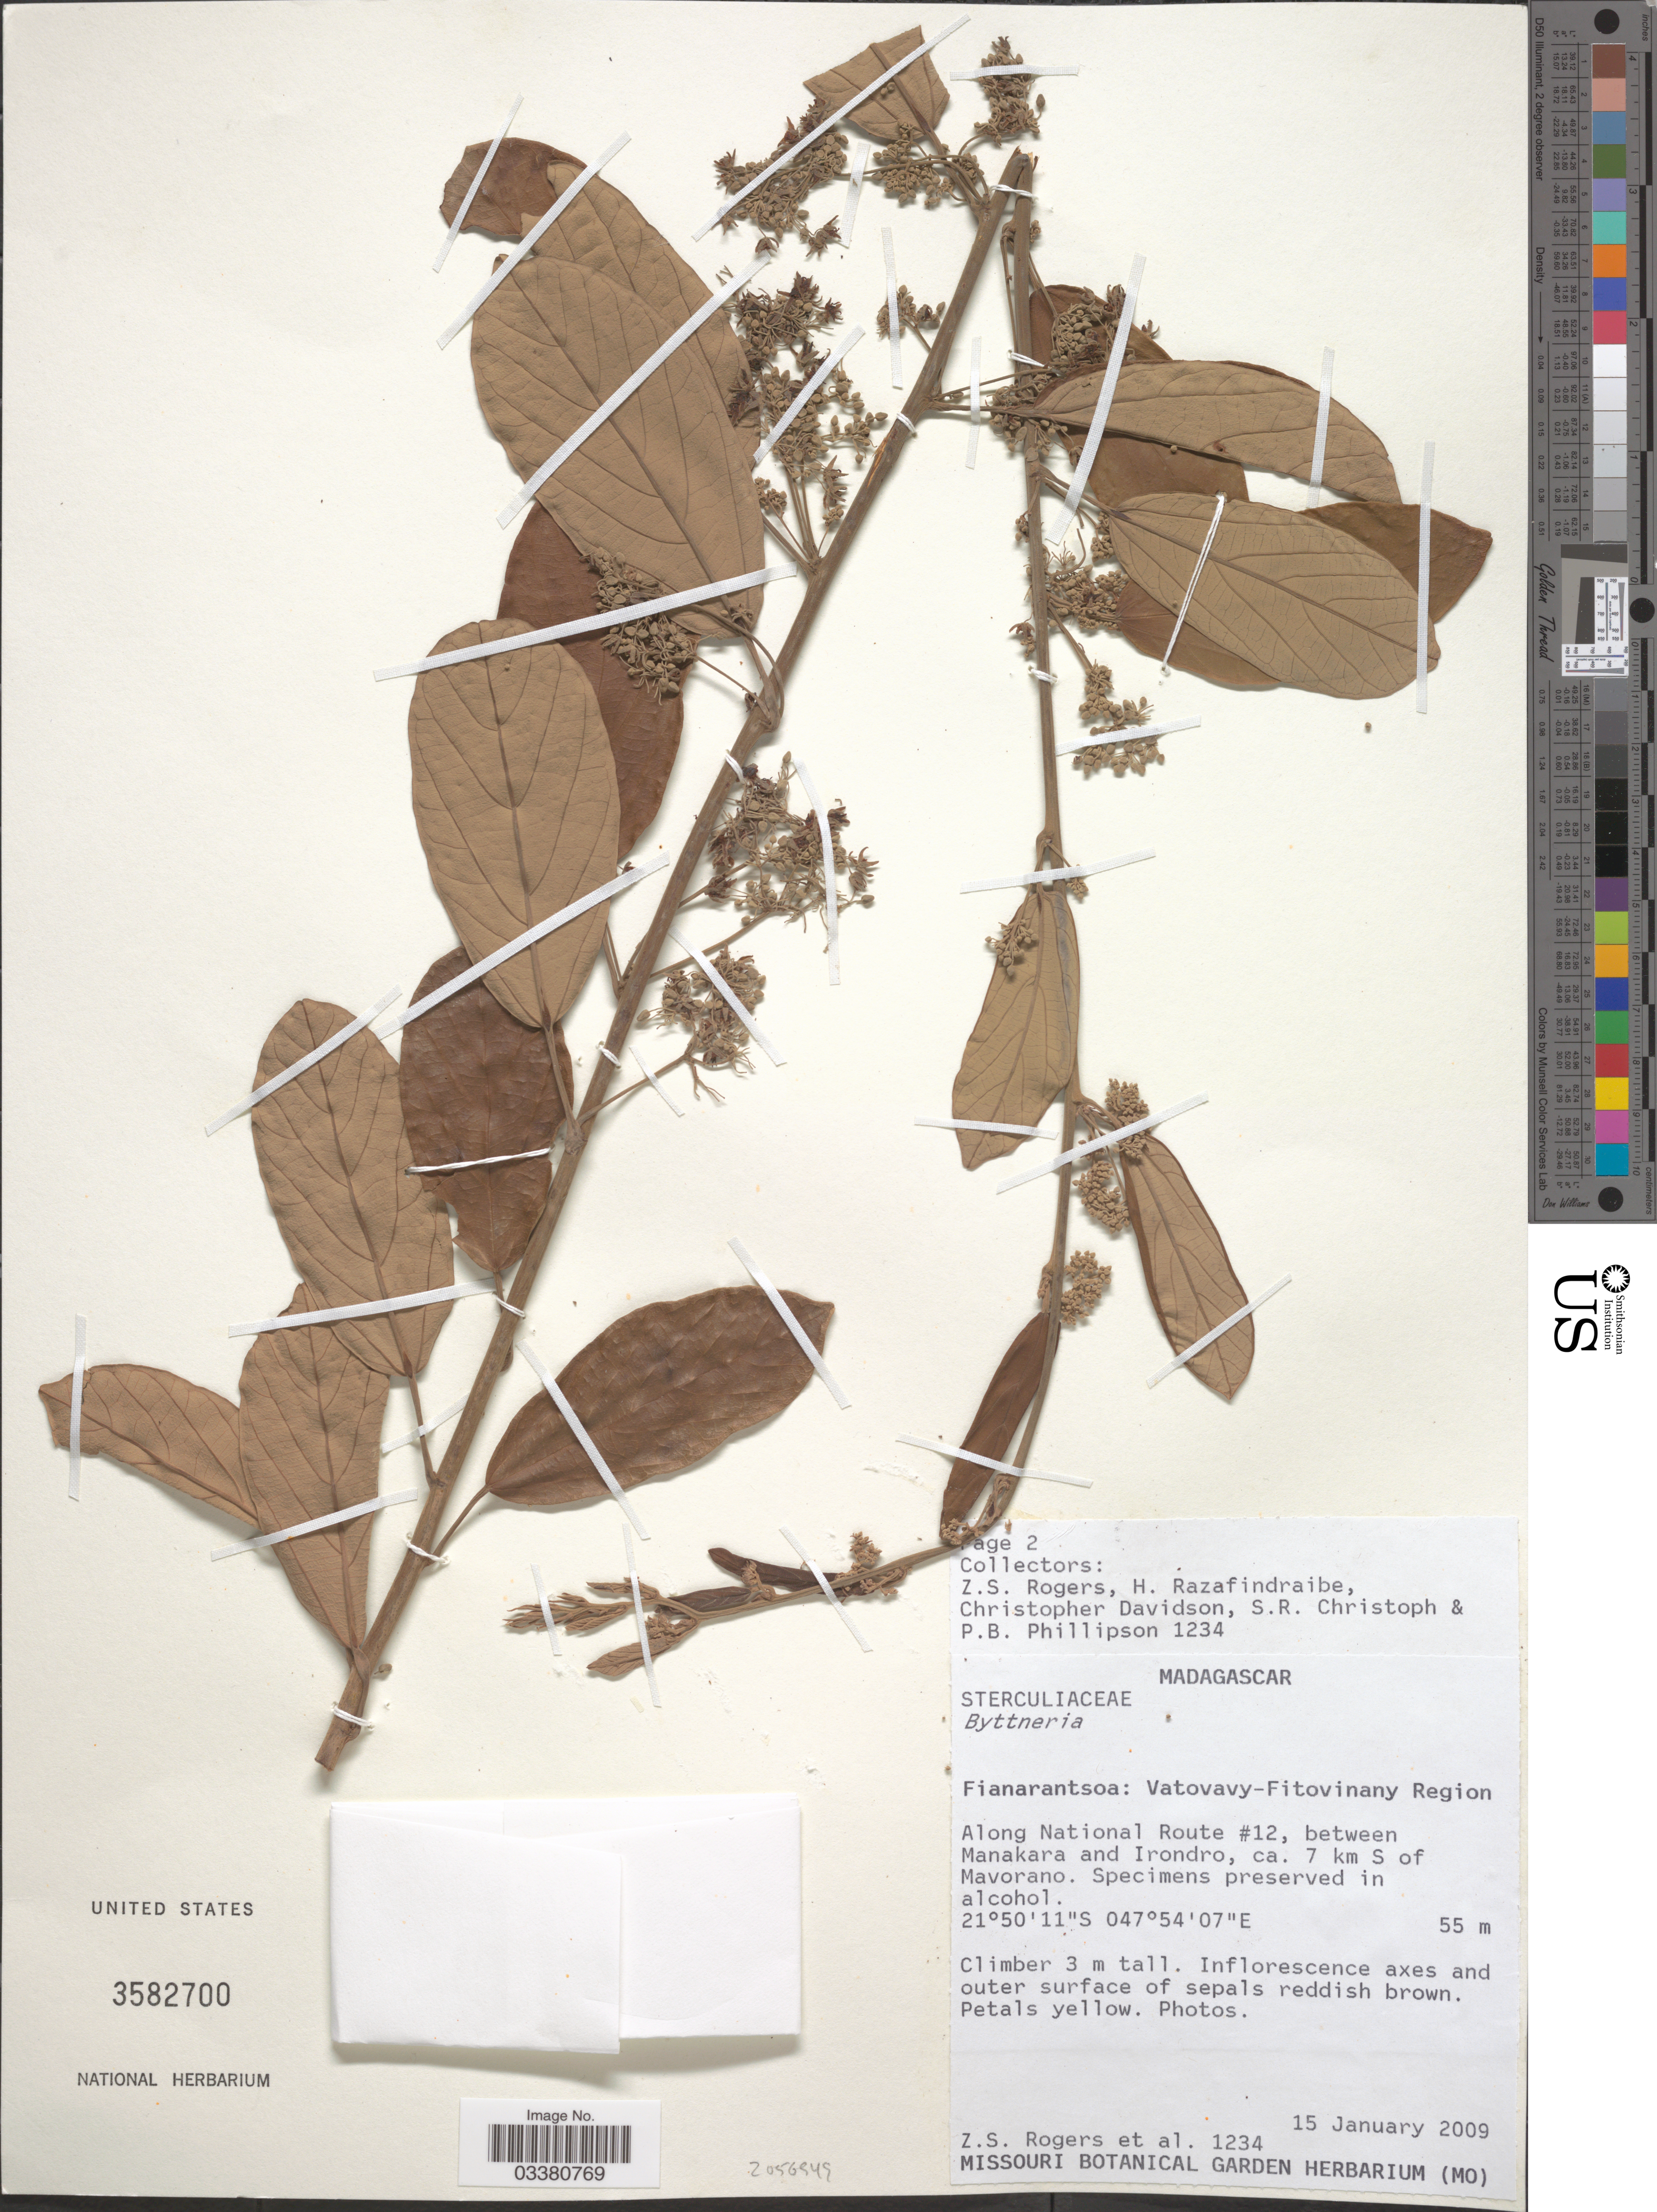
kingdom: Plantae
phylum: Tracheophyta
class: Magnoliopsida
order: Malvales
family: Malvaceae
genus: Byttneria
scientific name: Byttneria sp.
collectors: Z. S. Rogers, H. Razafindraibe, C. Davidson, S. Christoph & P. B. Phillipson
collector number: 1234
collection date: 2009-01-15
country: Madagascar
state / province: Vatovavy Fitovinany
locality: Vatovavy-Fitovinany Region. Along National Route #12, between Manakara and Irondro, ca. 7 km S of Mavorano.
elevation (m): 55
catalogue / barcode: US 3582700